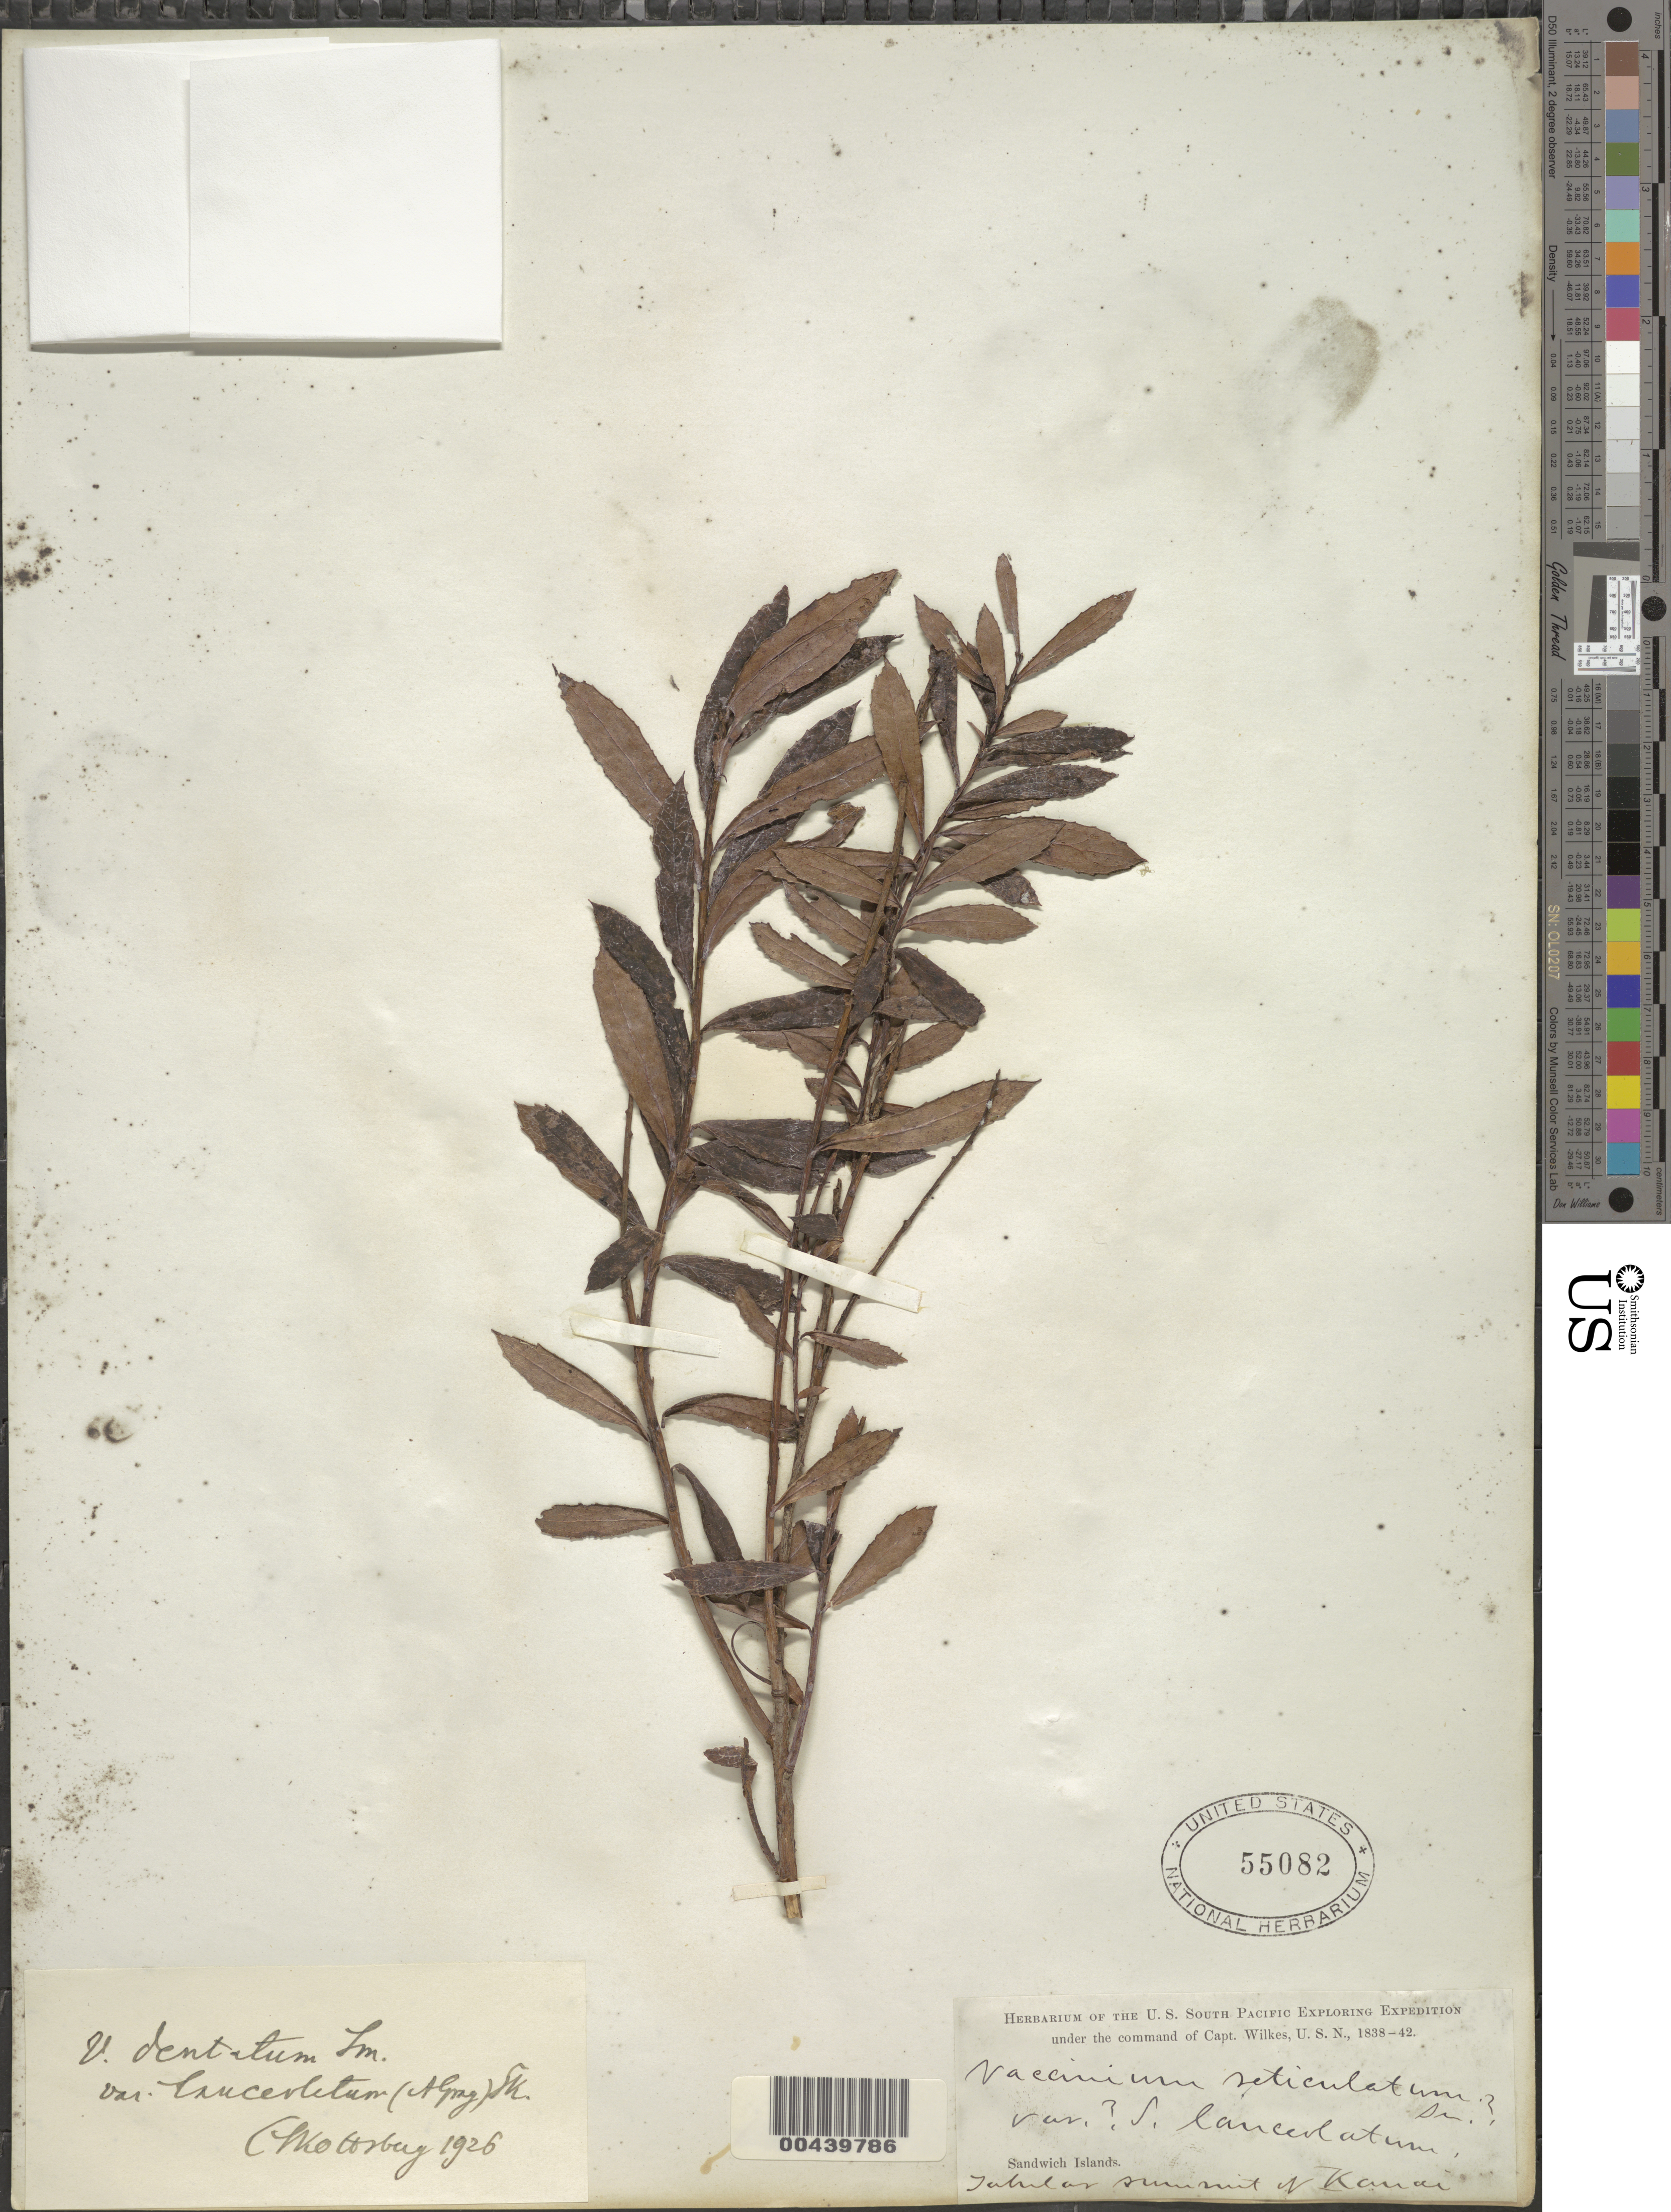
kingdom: Plantae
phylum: Tracheophyta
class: Magnoliopsida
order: Ericales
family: Ericaceae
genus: Vaccinium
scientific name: Vaccinium dentatum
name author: Sm.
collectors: Wilkes Explor. Exped.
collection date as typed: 1838 to -- --- 1842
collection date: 1838/1842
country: United States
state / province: Hawaii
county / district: Kauai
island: Kaua'i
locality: Tabulas summit, N Kauai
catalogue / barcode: US 55082